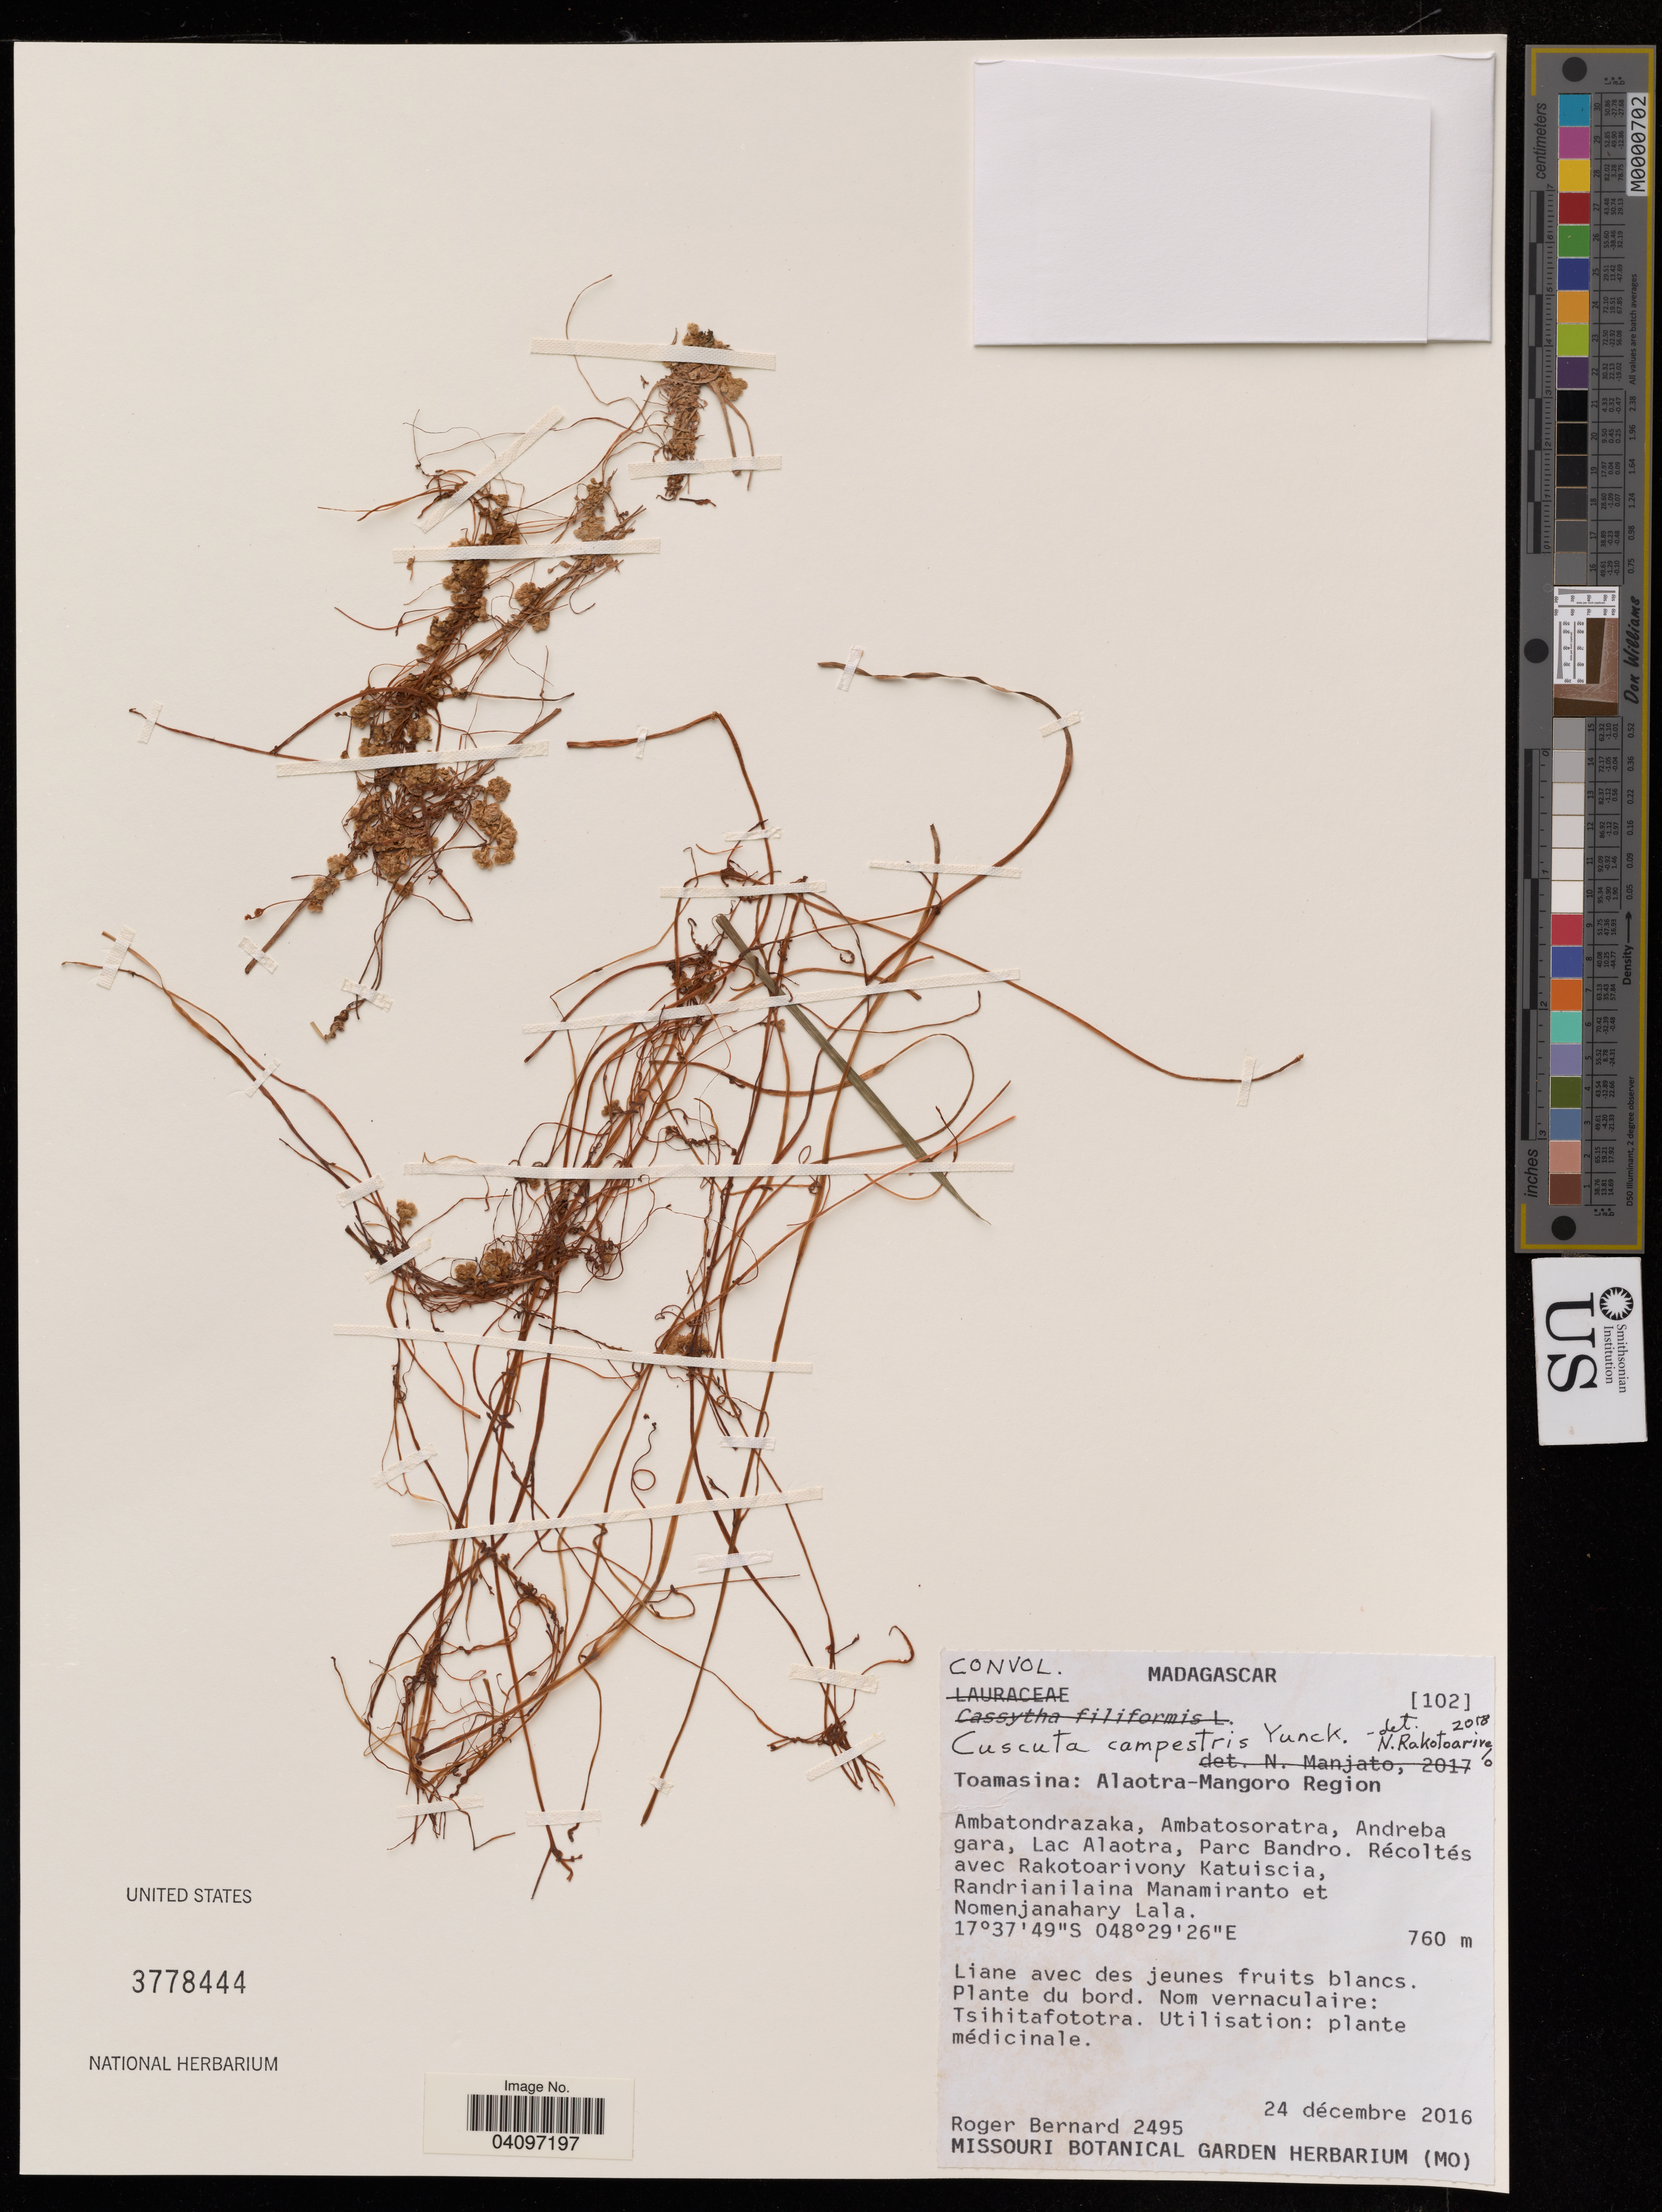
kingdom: Plantae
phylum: Tracheophyta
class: Magnoliopsida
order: Solanales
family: Convolvulaceae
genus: Cuscuta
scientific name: Cuscuta campestris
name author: Yunck.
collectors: R. Bernard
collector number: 2495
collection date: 2016-12-24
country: Madagascar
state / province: Toamasina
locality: Alaotra-Mangoro Region. Ambatondrazaka, Ambatosoratra, Andreba gara, Lac Alaotra, Parc Bandro. Récoltés avec Rakotoarivony Katuiscia, Randrianilaina Manamiranto et Nomenjanahary Lala.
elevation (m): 760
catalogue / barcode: US 3778444